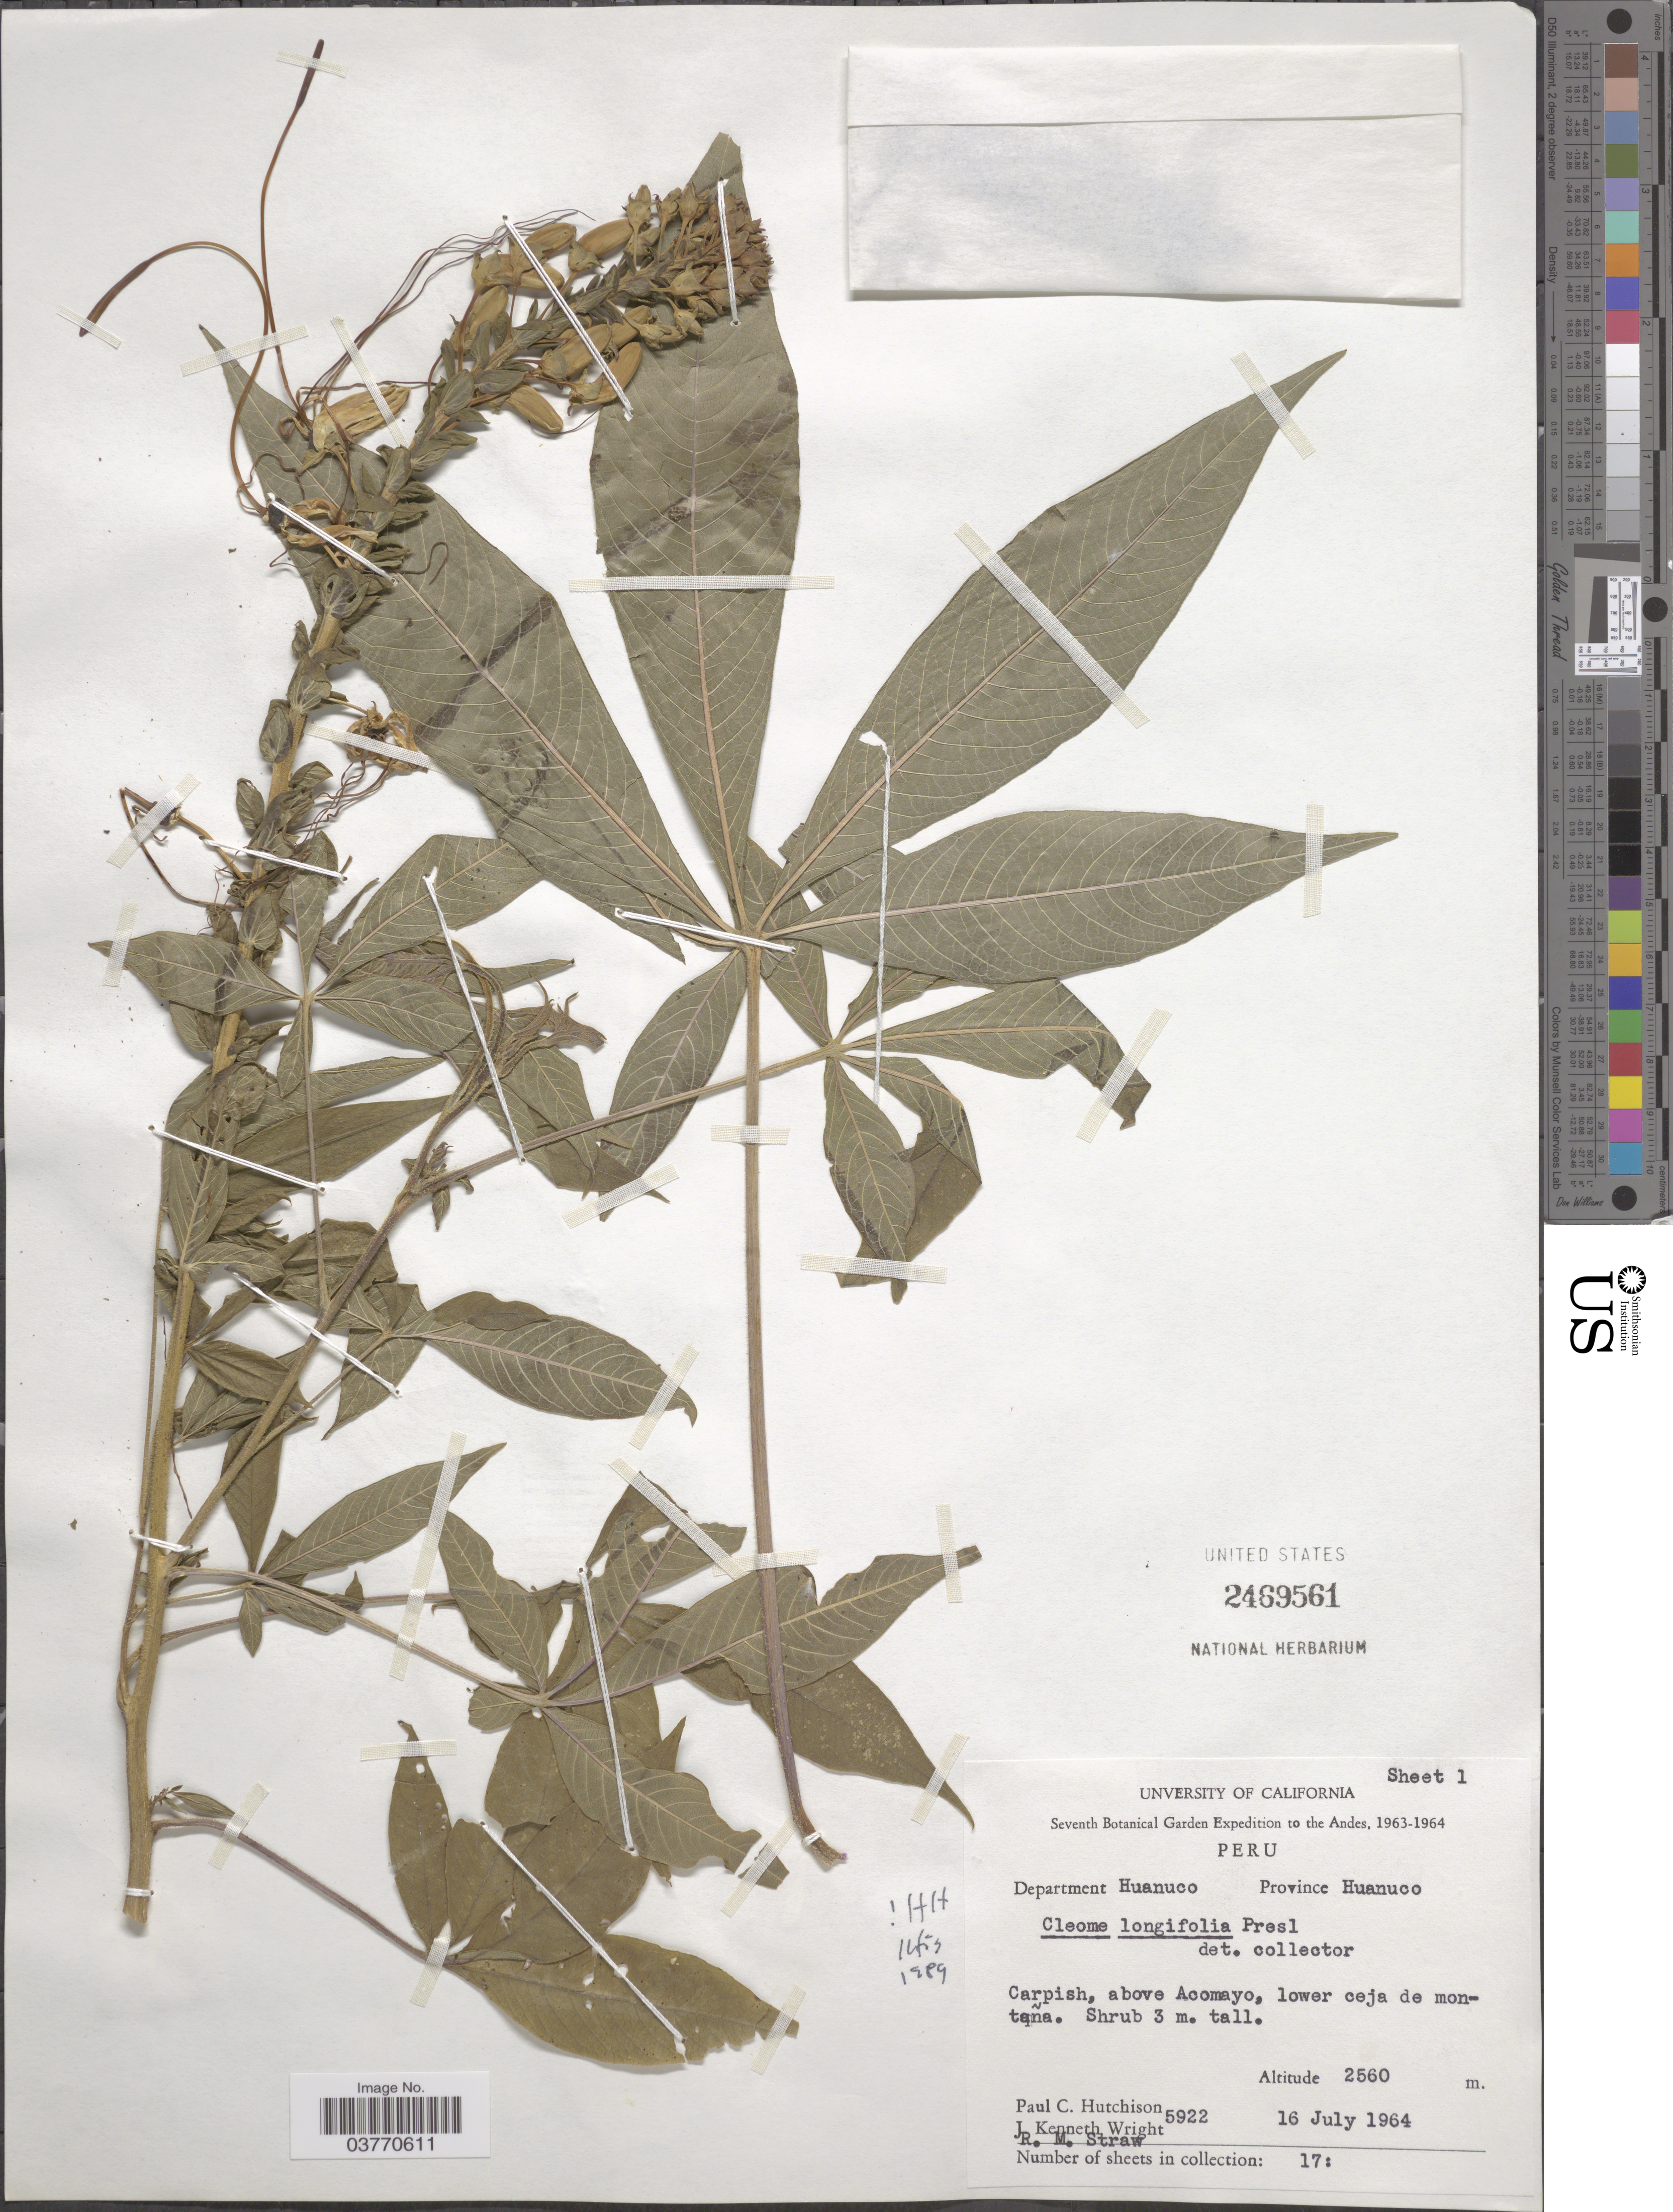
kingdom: Plantae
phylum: Tracheophyta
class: Magnoliopsida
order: Brassicales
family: Cleomaceae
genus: Andinocleome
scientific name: Andinocleome longifolia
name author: (C. Presl) Iltis ex E.M. McGinty & Roalson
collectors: P. C. Hutchison, J. K. Wright & R. M. Straw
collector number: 5922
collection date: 1964-07-16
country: Peru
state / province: Huánuco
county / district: Huánuco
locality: The Andes. Department Huanuco. Province Huanuco. Carpish, above Acomayo, lower ceja de montaña.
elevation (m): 2560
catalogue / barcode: US 2469561